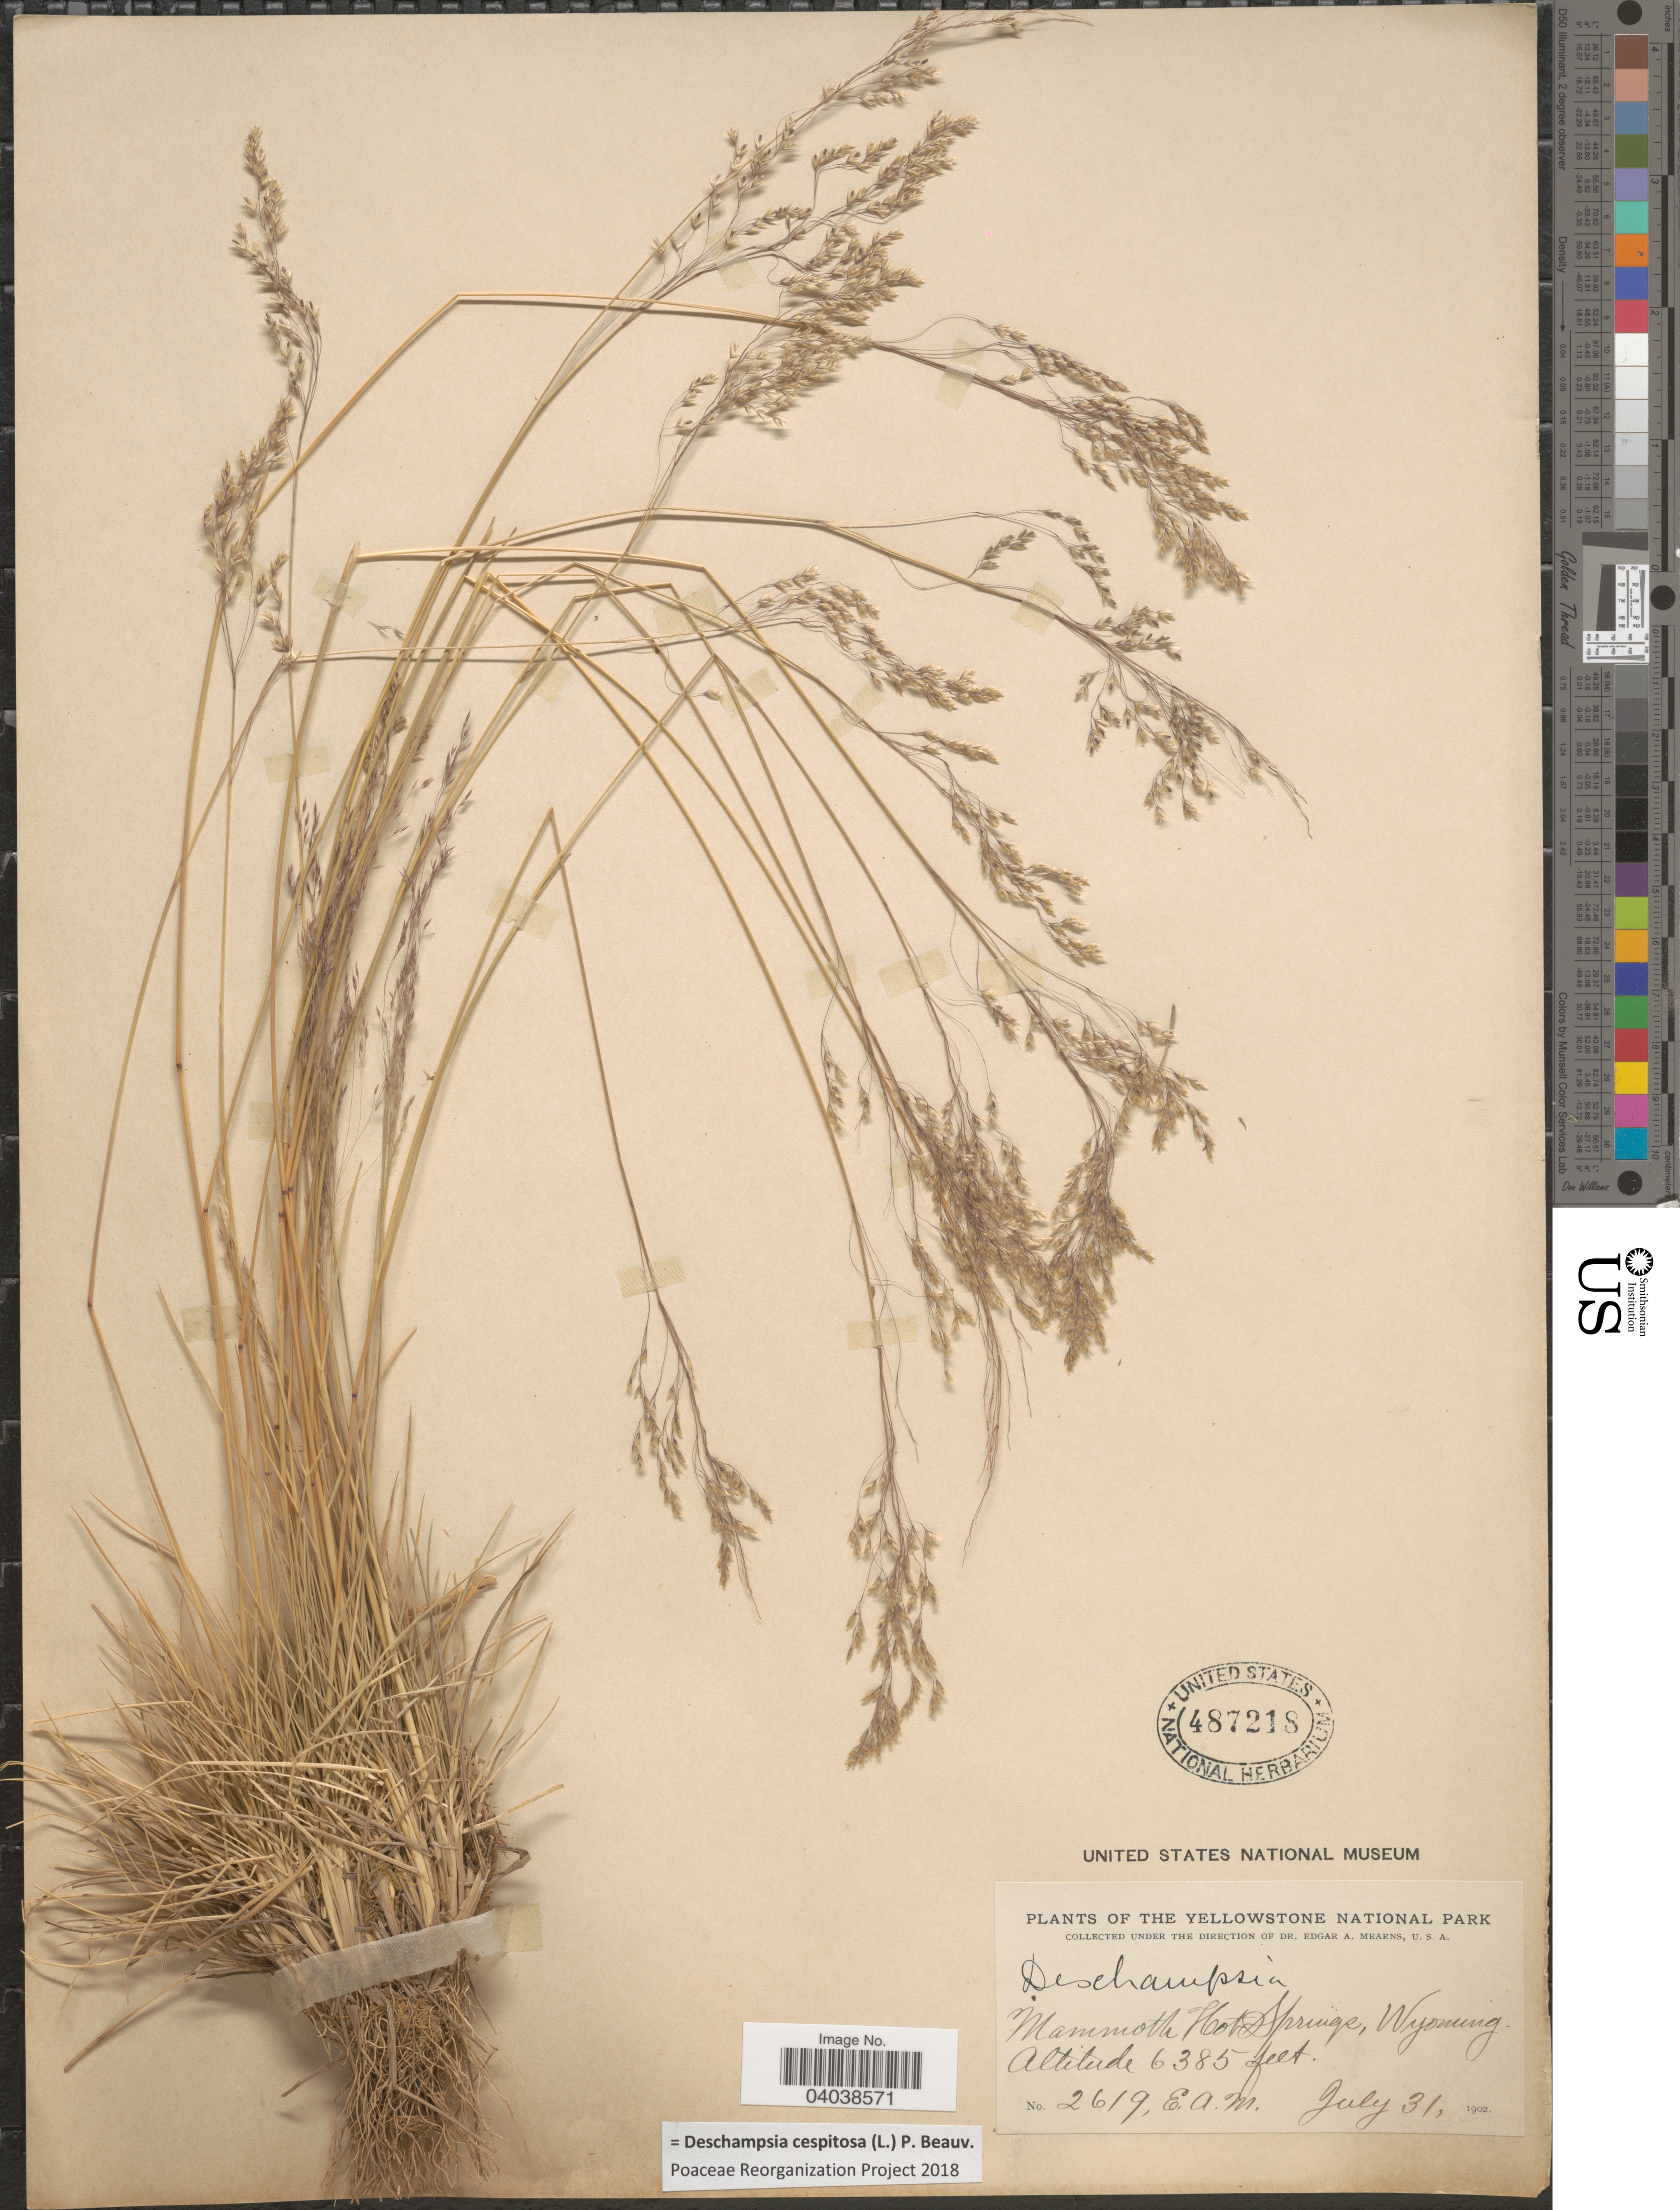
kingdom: Plantae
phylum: Tracheophyta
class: Liliopsida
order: Poales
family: Poaceae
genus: Deschampsia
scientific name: Deschampsia cespitosa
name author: (L.) P. Beauv.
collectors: E. A. Mearns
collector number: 2619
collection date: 1902-07-31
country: United States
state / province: Wyoming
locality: Yellowstone National Park. Mammoth Hot Springs.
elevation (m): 1946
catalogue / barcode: US 487218